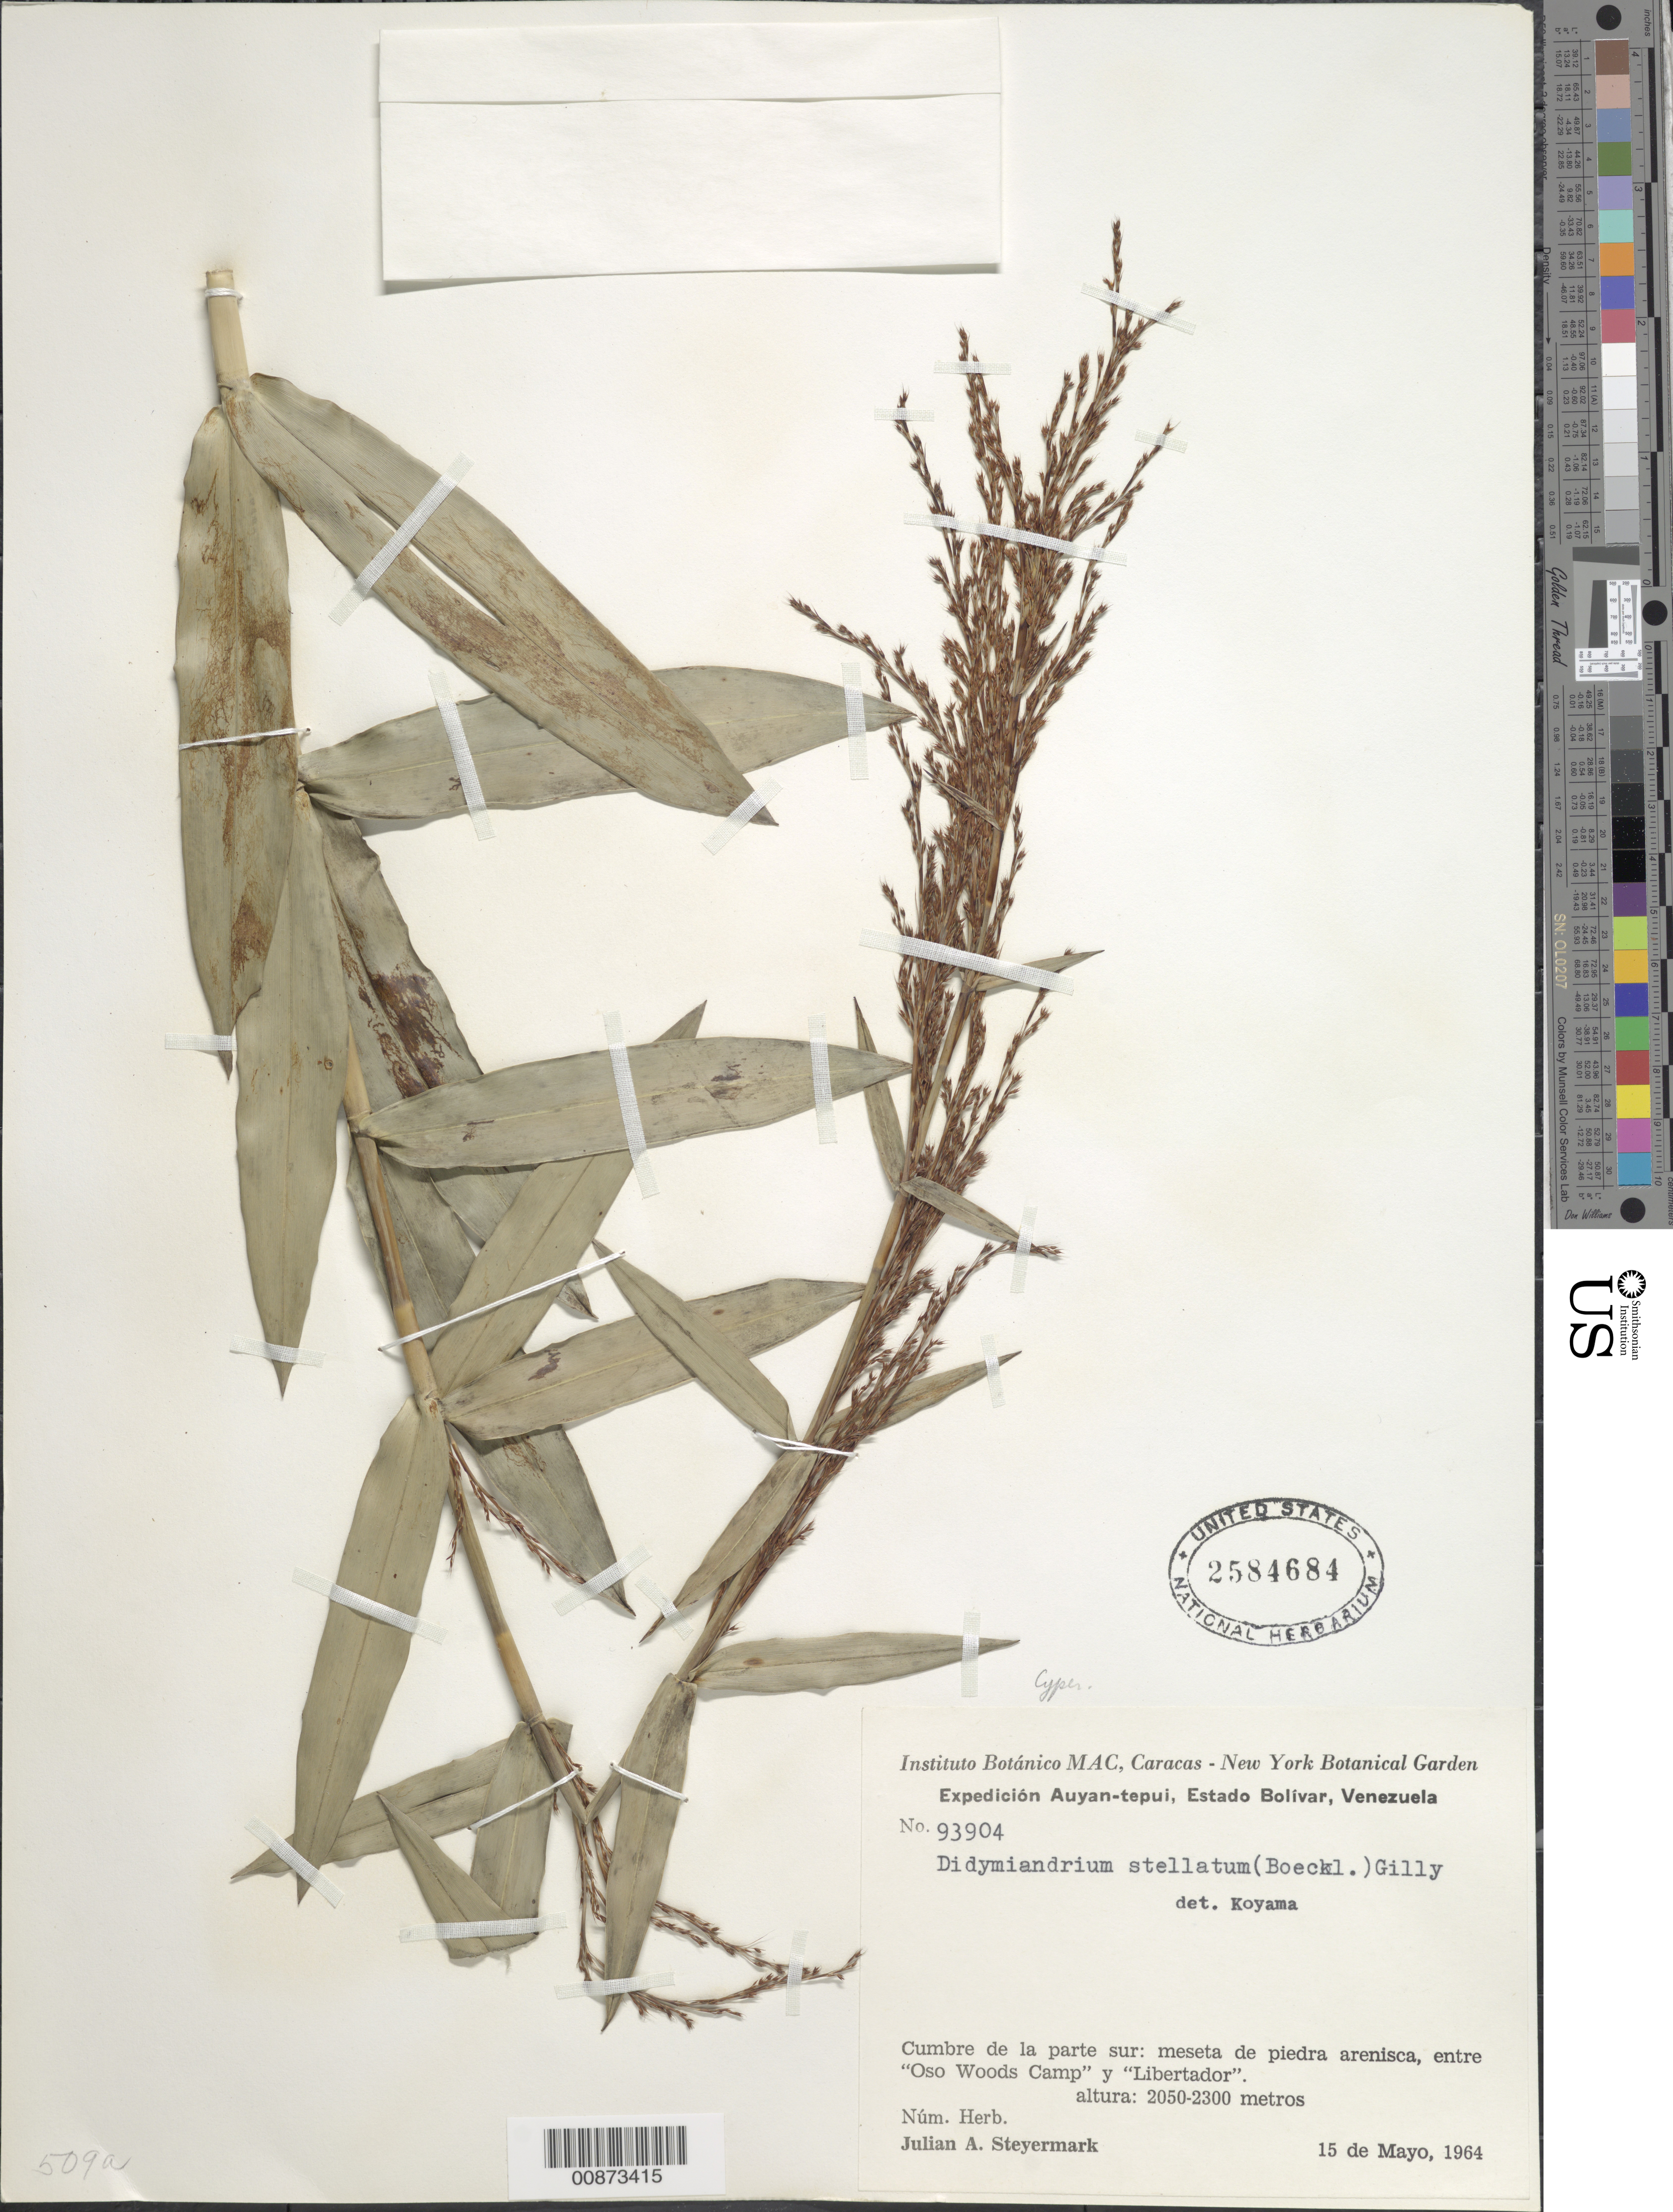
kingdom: Plantae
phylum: Tracheophyta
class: Liliopsida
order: Poales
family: Cyperaceae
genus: Didymiandrum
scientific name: Didymiandrum stellatum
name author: (Boeckeler) Gilly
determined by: Koyama, Tetsuo M.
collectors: J. Steyermark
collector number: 93904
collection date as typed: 15-May-64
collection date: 1964-05-15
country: Venezuela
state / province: Bolívar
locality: Auyan-tepuí, cumbre de la parte sur; entre Oso Woods Camp y Libertador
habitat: Meseta de piedra arenisca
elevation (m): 2050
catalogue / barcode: US 2584684